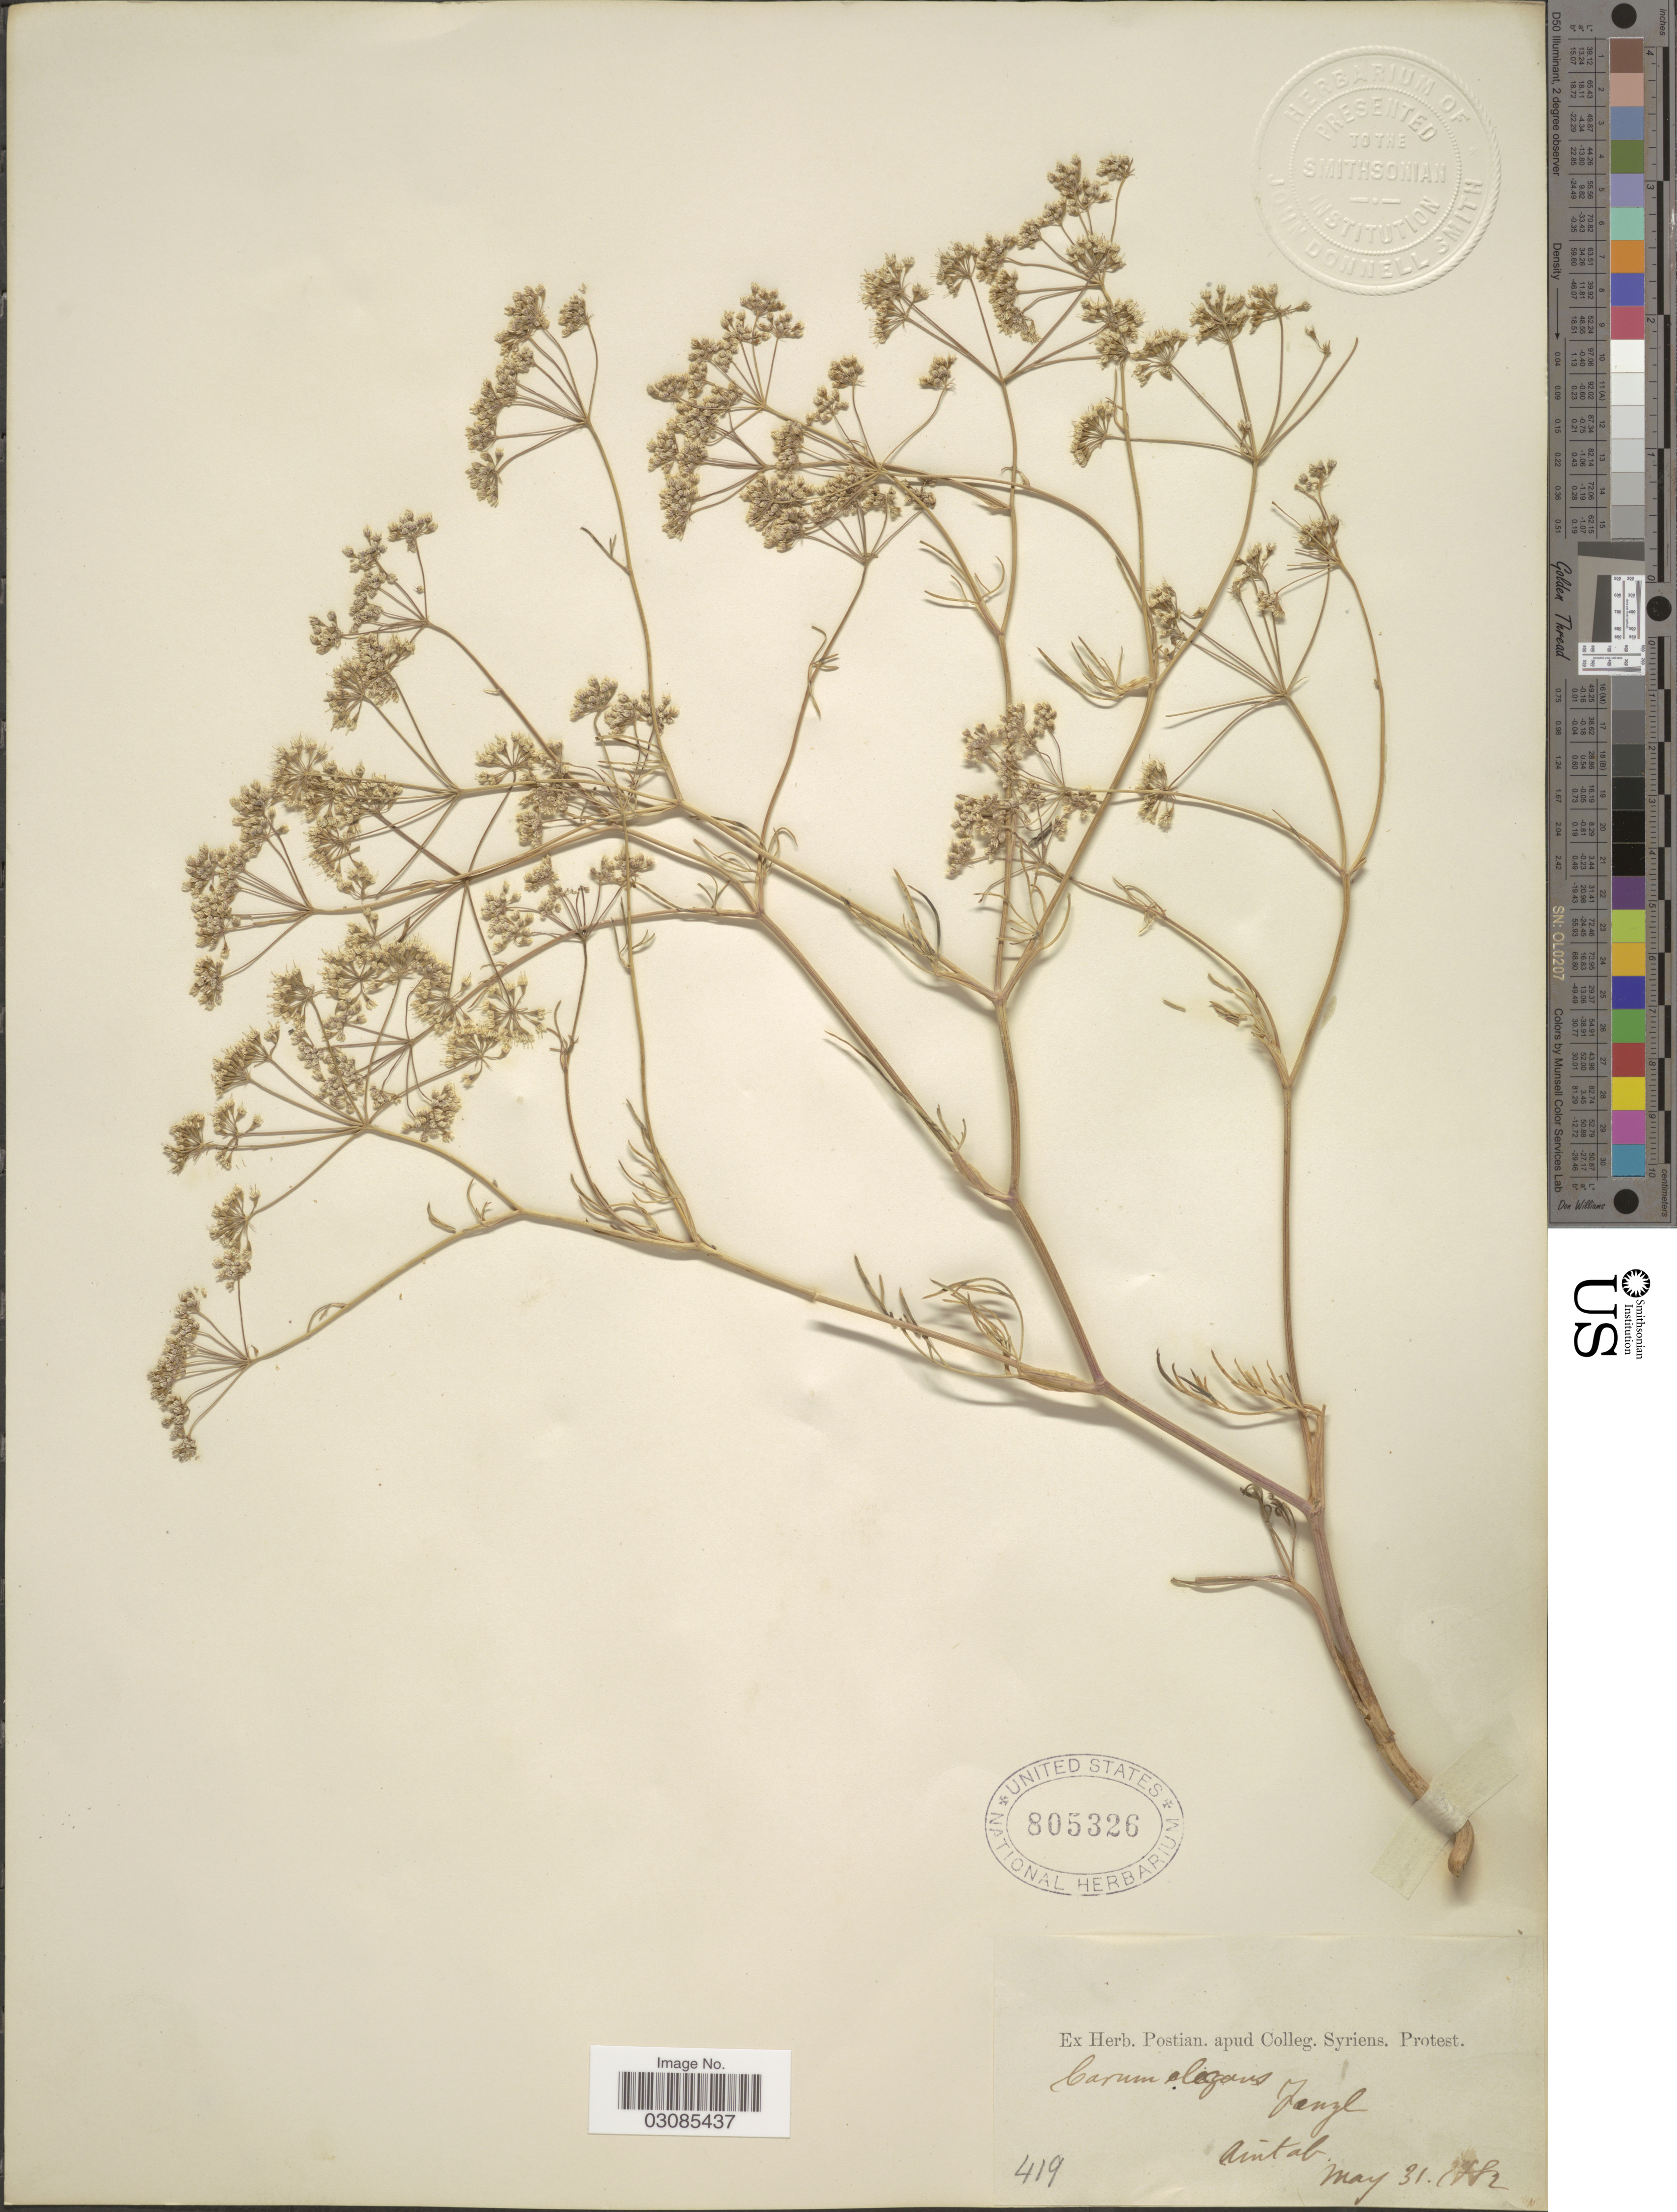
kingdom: Plantae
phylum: Tracheophyta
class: Magnoliopsida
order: Apiales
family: Apiaceae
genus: Bunium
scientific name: Bunium elegans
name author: (Fenzl) Freyn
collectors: ex herb. Postian. apud Colleg. Syriens. Protest. USE "Fannie P. A. Shepard" (10308853) AS PRIMARY COLLECTOR INSTEAD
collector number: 419?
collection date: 1882-05-31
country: Turkey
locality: Aintab.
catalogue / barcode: US 805326